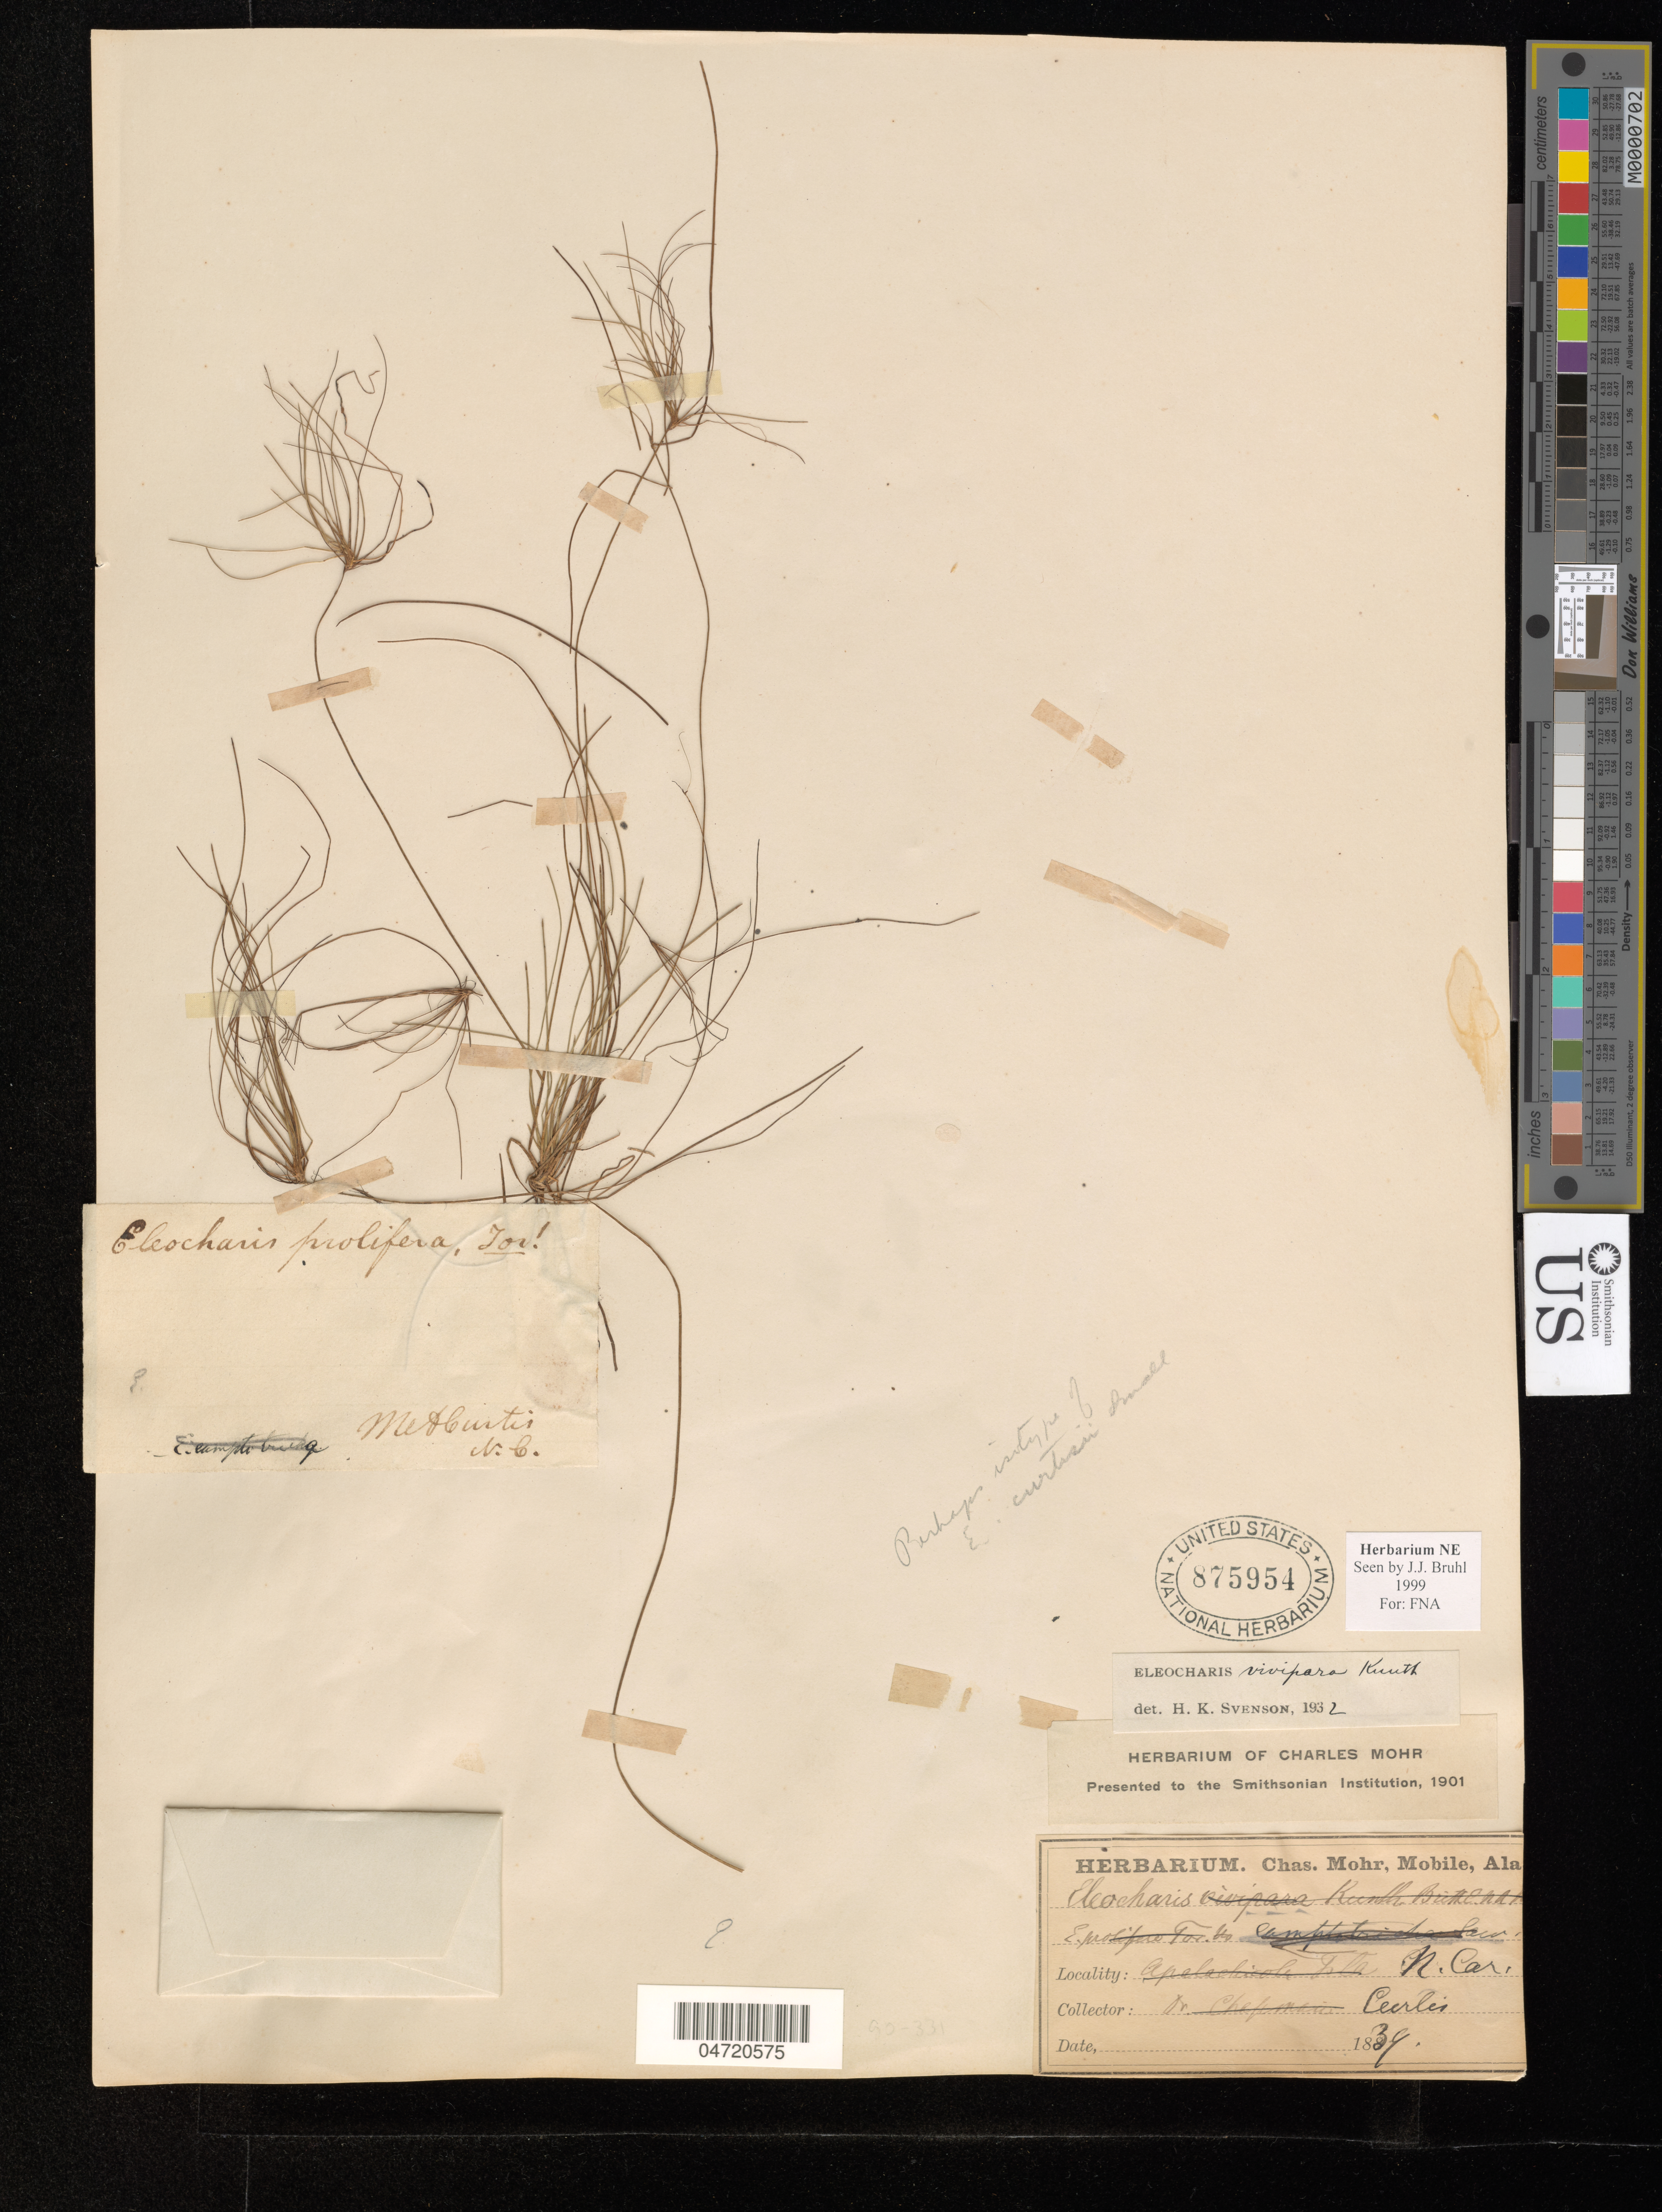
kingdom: Plantae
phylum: Tracheophyta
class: Liliopsida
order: Poales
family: Cyperaceae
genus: Eleocharis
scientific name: Eleocharis vivipara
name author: Link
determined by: Bruhl, J. J., (NE), University of New England (AUSTRALIA)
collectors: M. A. Curtiss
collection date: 1839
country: United States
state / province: North Carolina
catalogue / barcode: US 875954